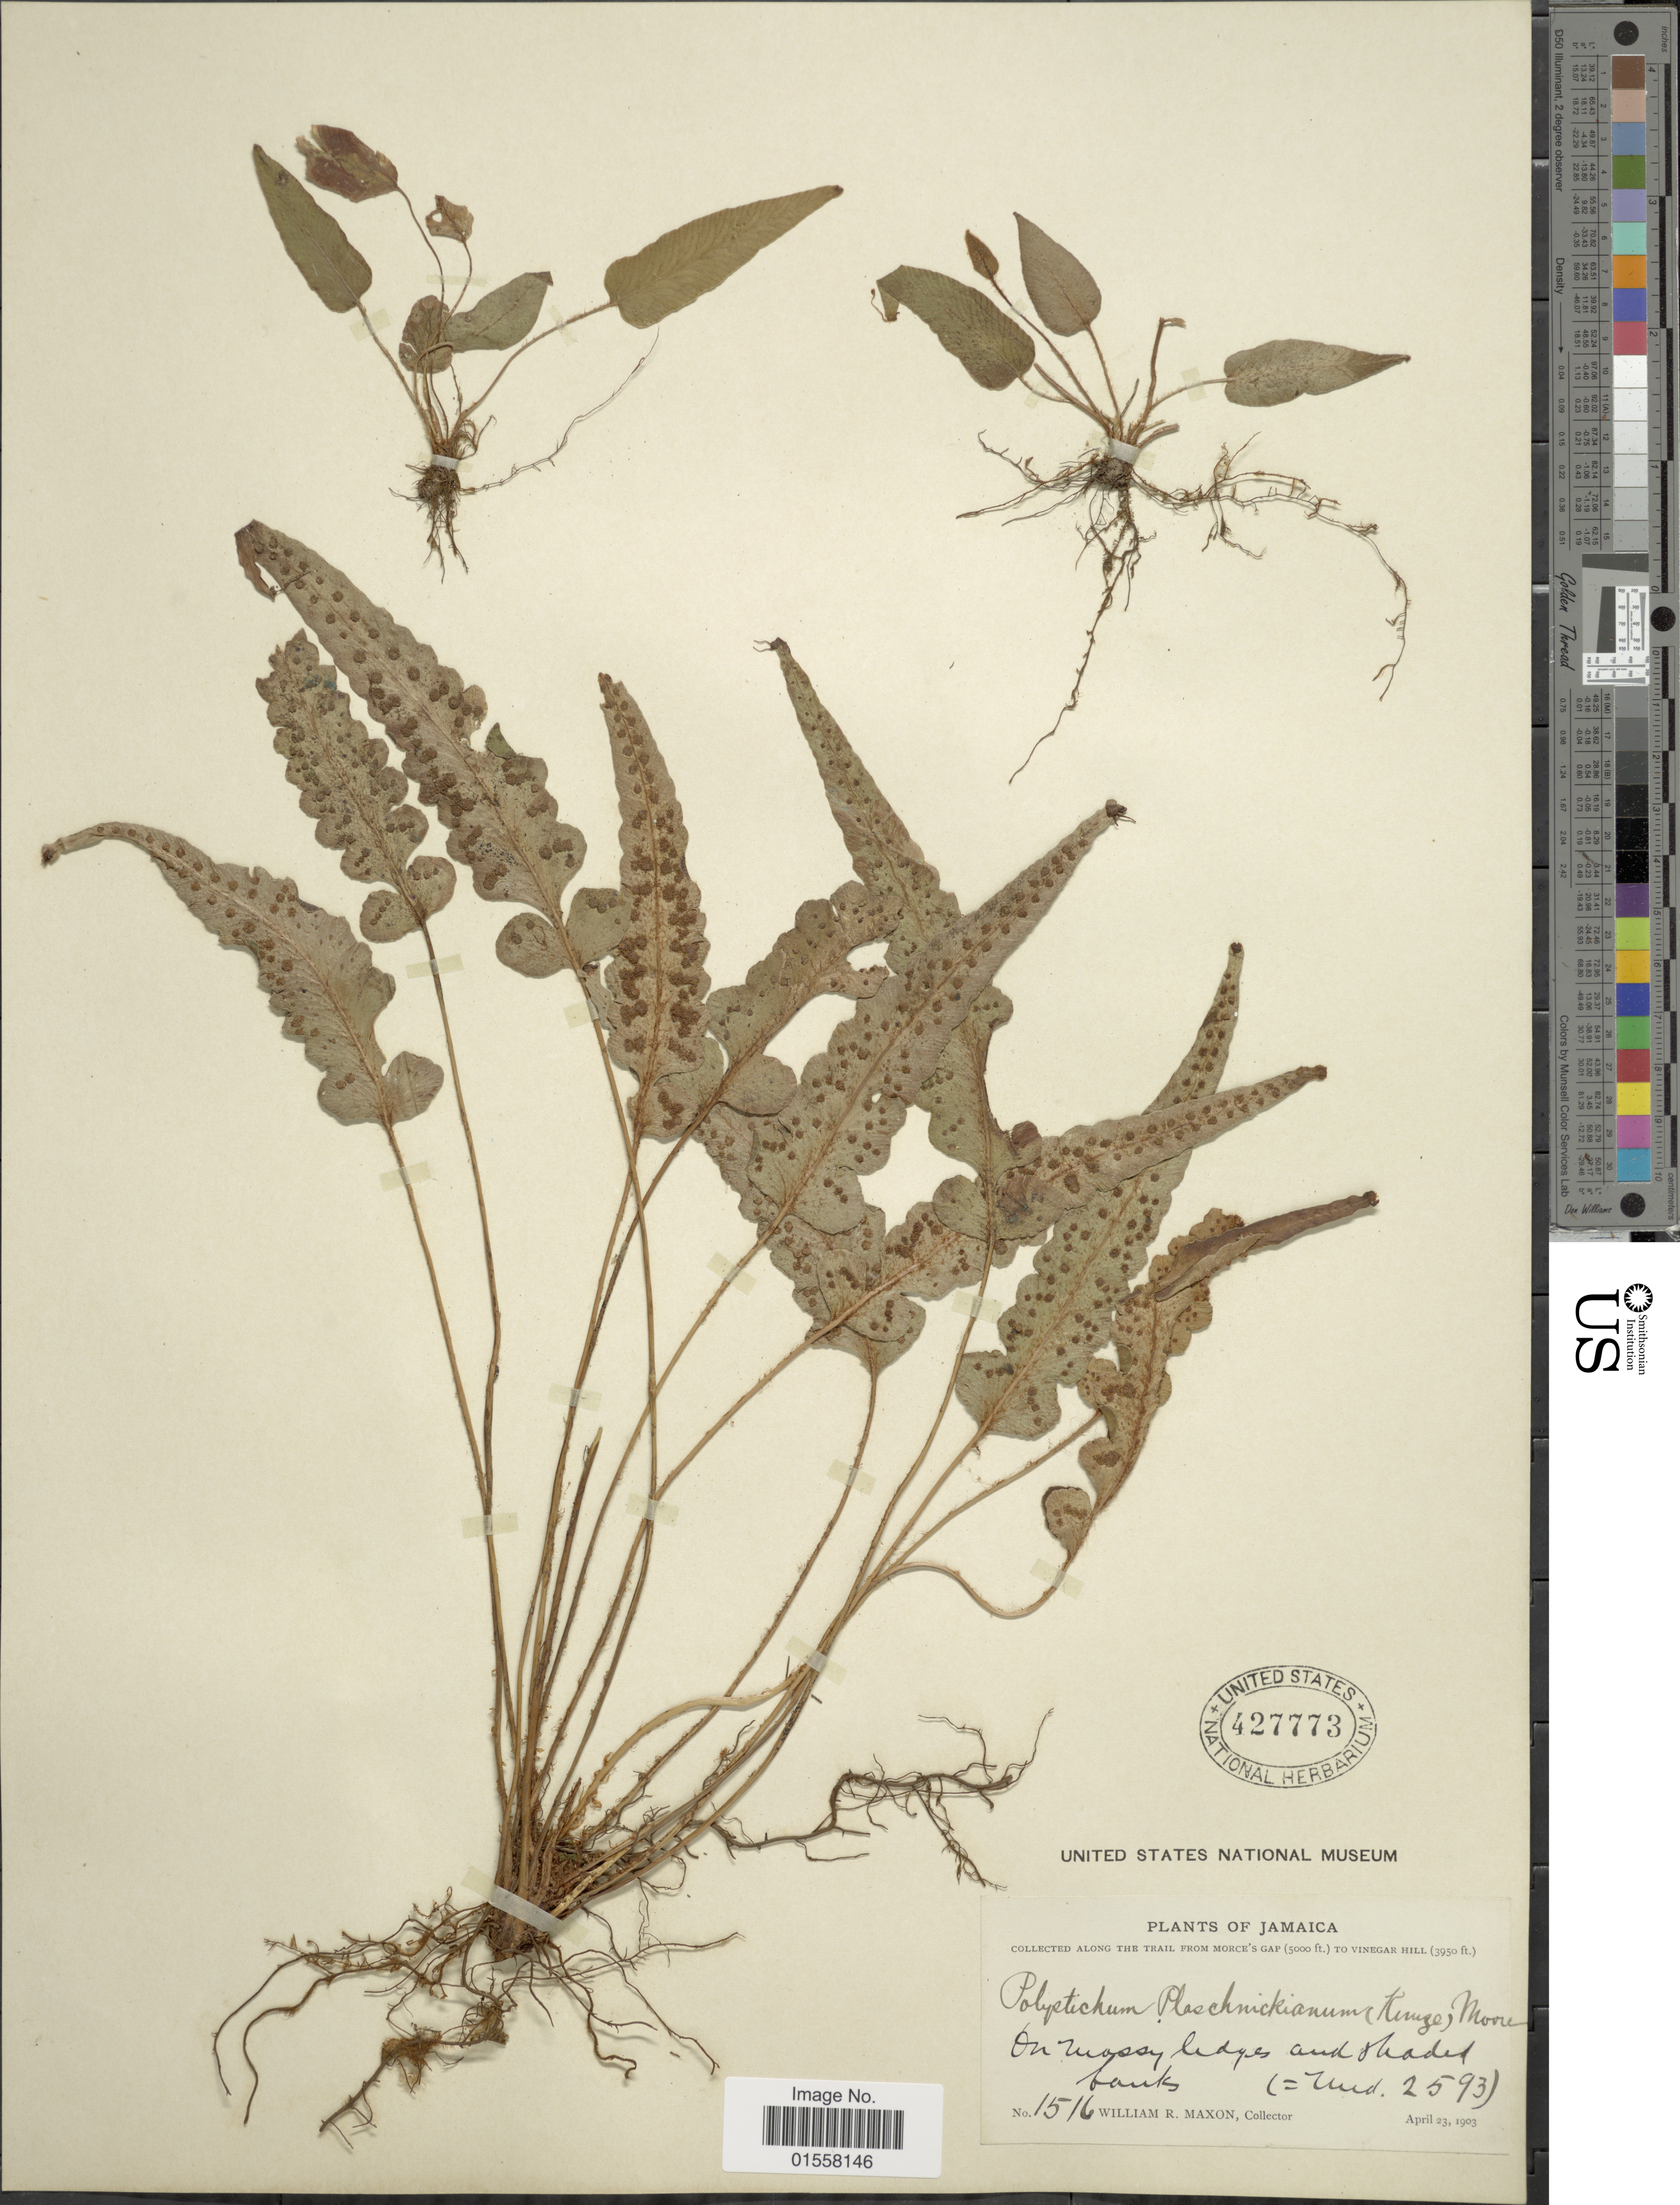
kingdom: Plantae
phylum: Tracheophyta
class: Polypodiopsida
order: Polypodiales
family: Dryopteridaceae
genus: Polystichum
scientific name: Polystichum plaschnickianum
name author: (Kunze) Moore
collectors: W. R. Maxon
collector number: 1516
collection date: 1903-04-23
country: Jamaica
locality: Along the trail from Morce's Gap, to Vinegar Hill.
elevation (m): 1204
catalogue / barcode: US 427773